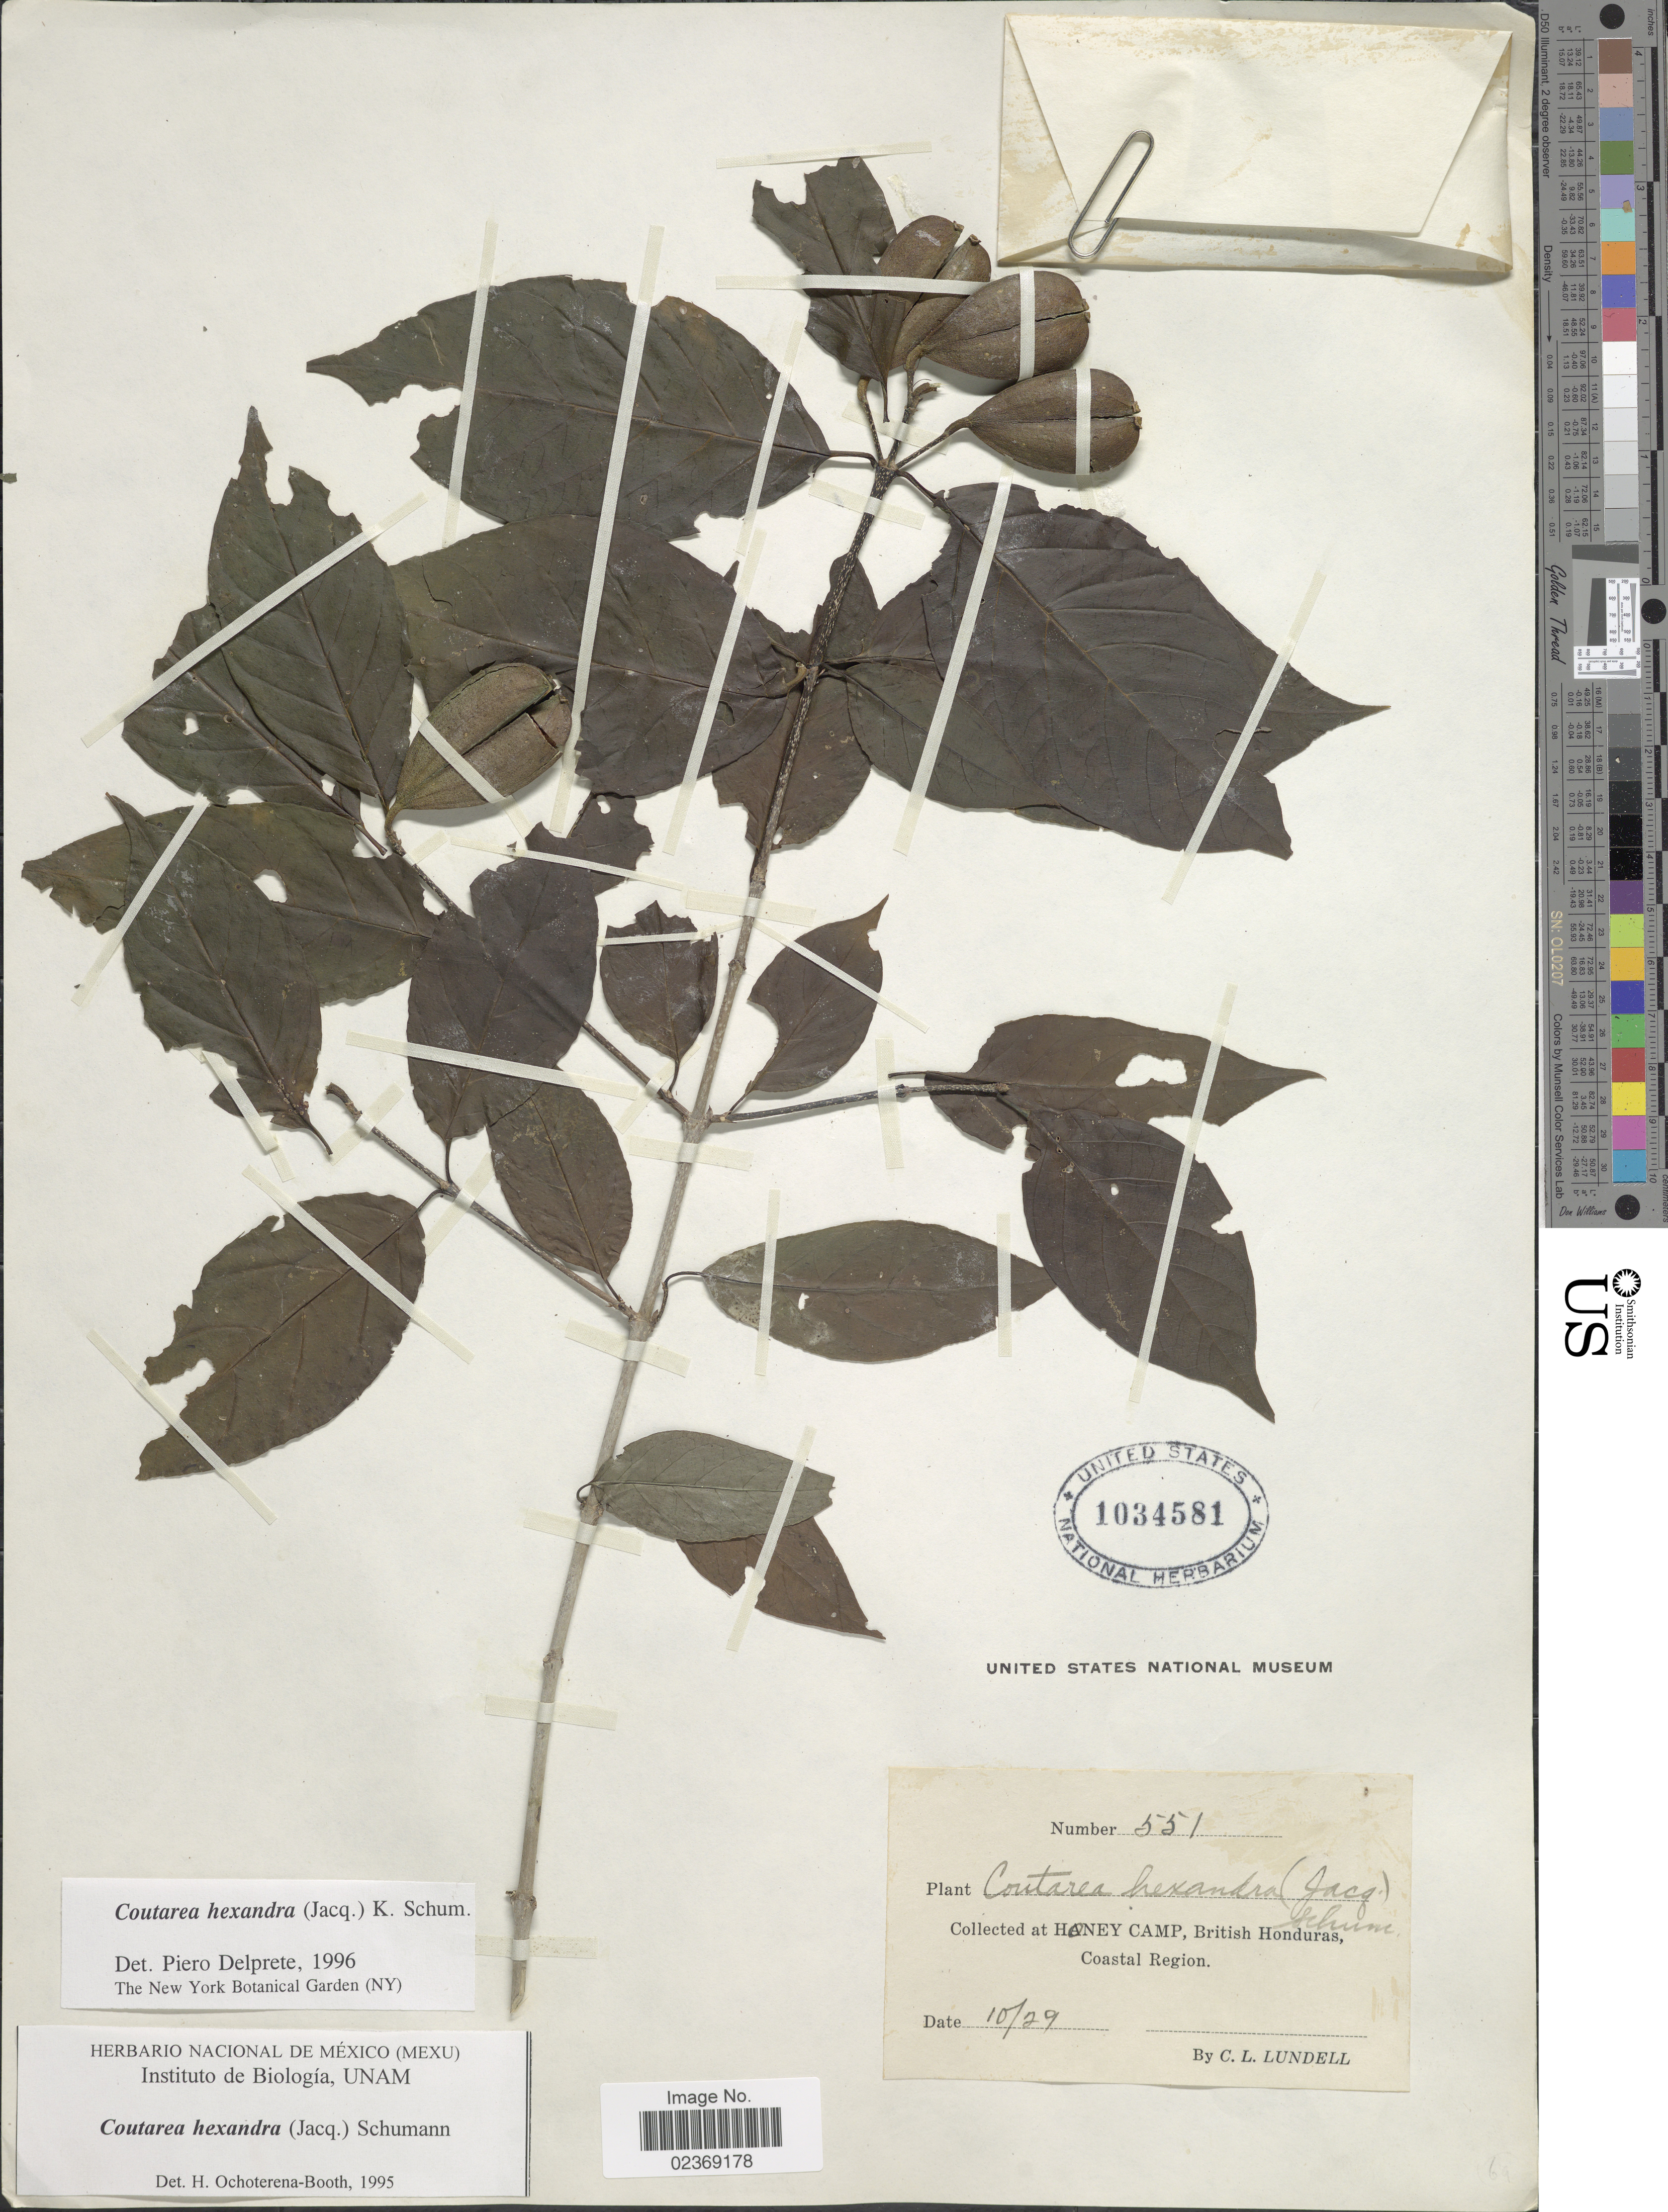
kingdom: Plantae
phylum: Tracheophyta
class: Magnoliopsida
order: Gentianales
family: Rubiaceae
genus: Coutarea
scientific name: Coutarea hexandra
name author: (Jacq.) K. Schum.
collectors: C. L. Lundell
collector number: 551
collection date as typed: Transcribed d/m/y: /10/29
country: Belize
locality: Honey Camp, British Honduras, Coastal Region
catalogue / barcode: US 1034581